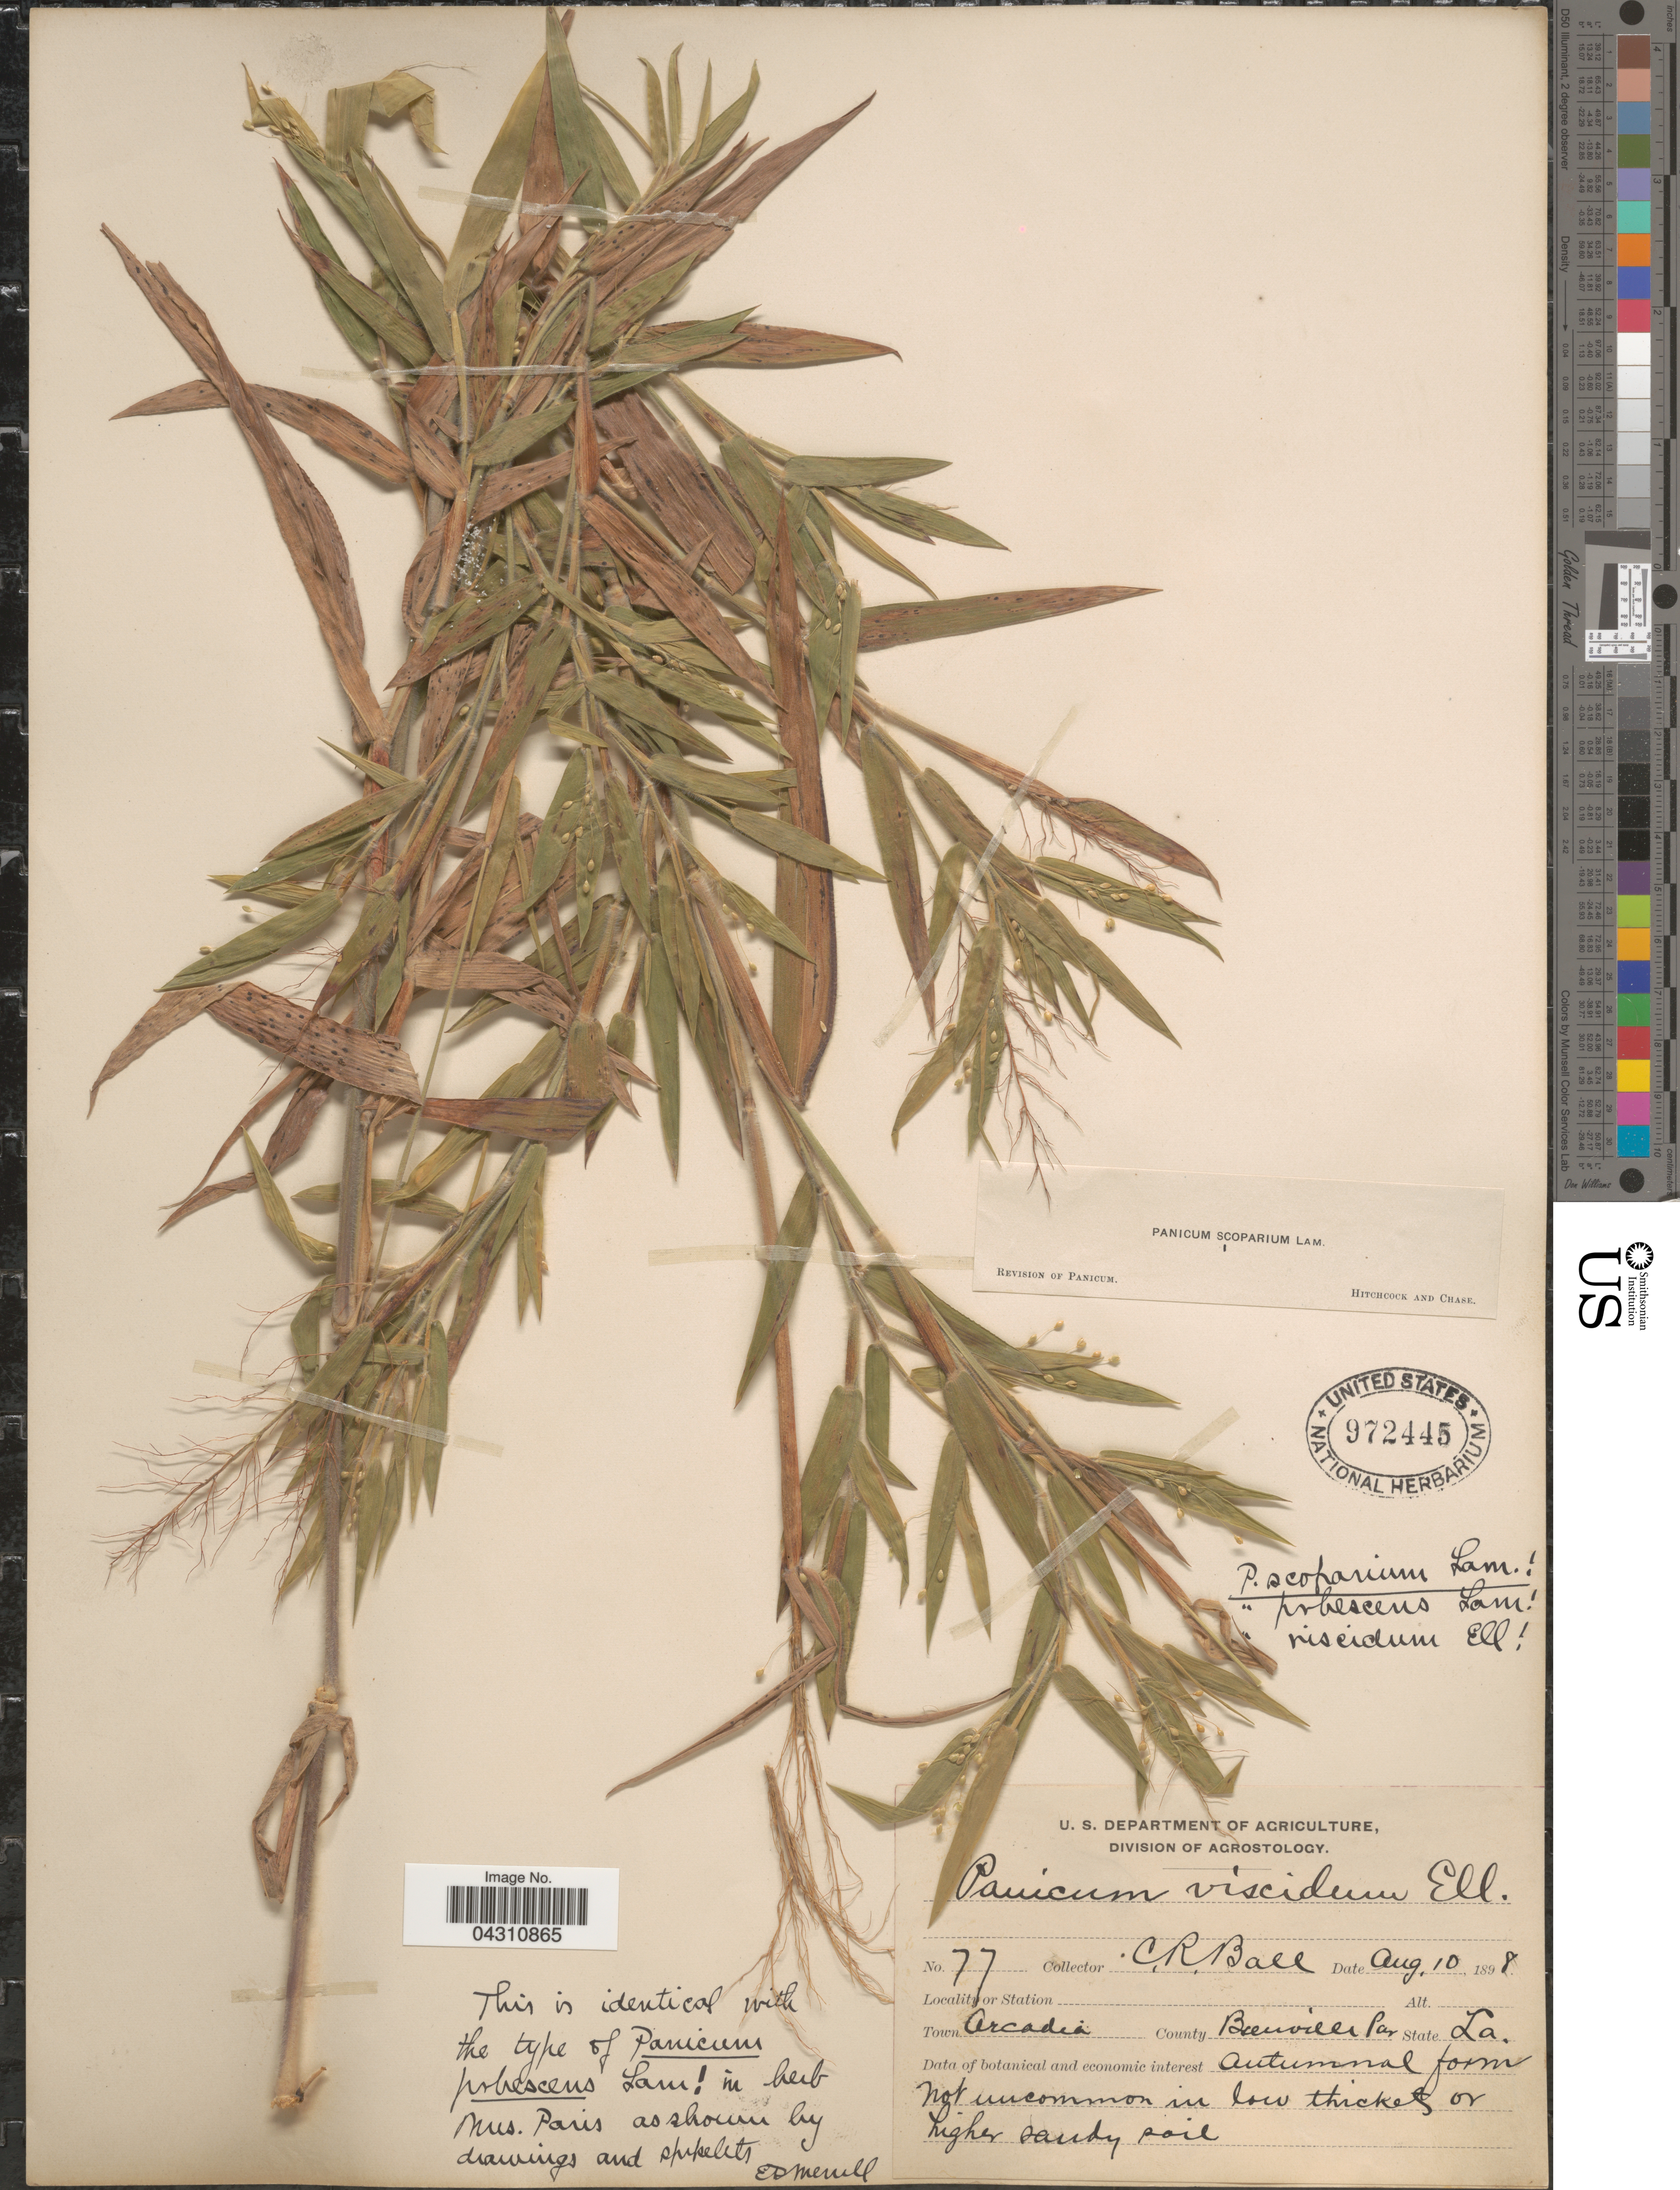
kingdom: Plantae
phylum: Tracheophyta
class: Liliopsida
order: Poales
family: Poaceae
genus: Dichanthelium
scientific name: Dichanthelium scoparium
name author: (Lam.) Gould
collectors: C. R. Ball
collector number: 77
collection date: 1898-08-10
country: United States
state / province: Louisiana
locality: Town Arcadia. County Bienville Par.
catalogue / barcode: US 972445